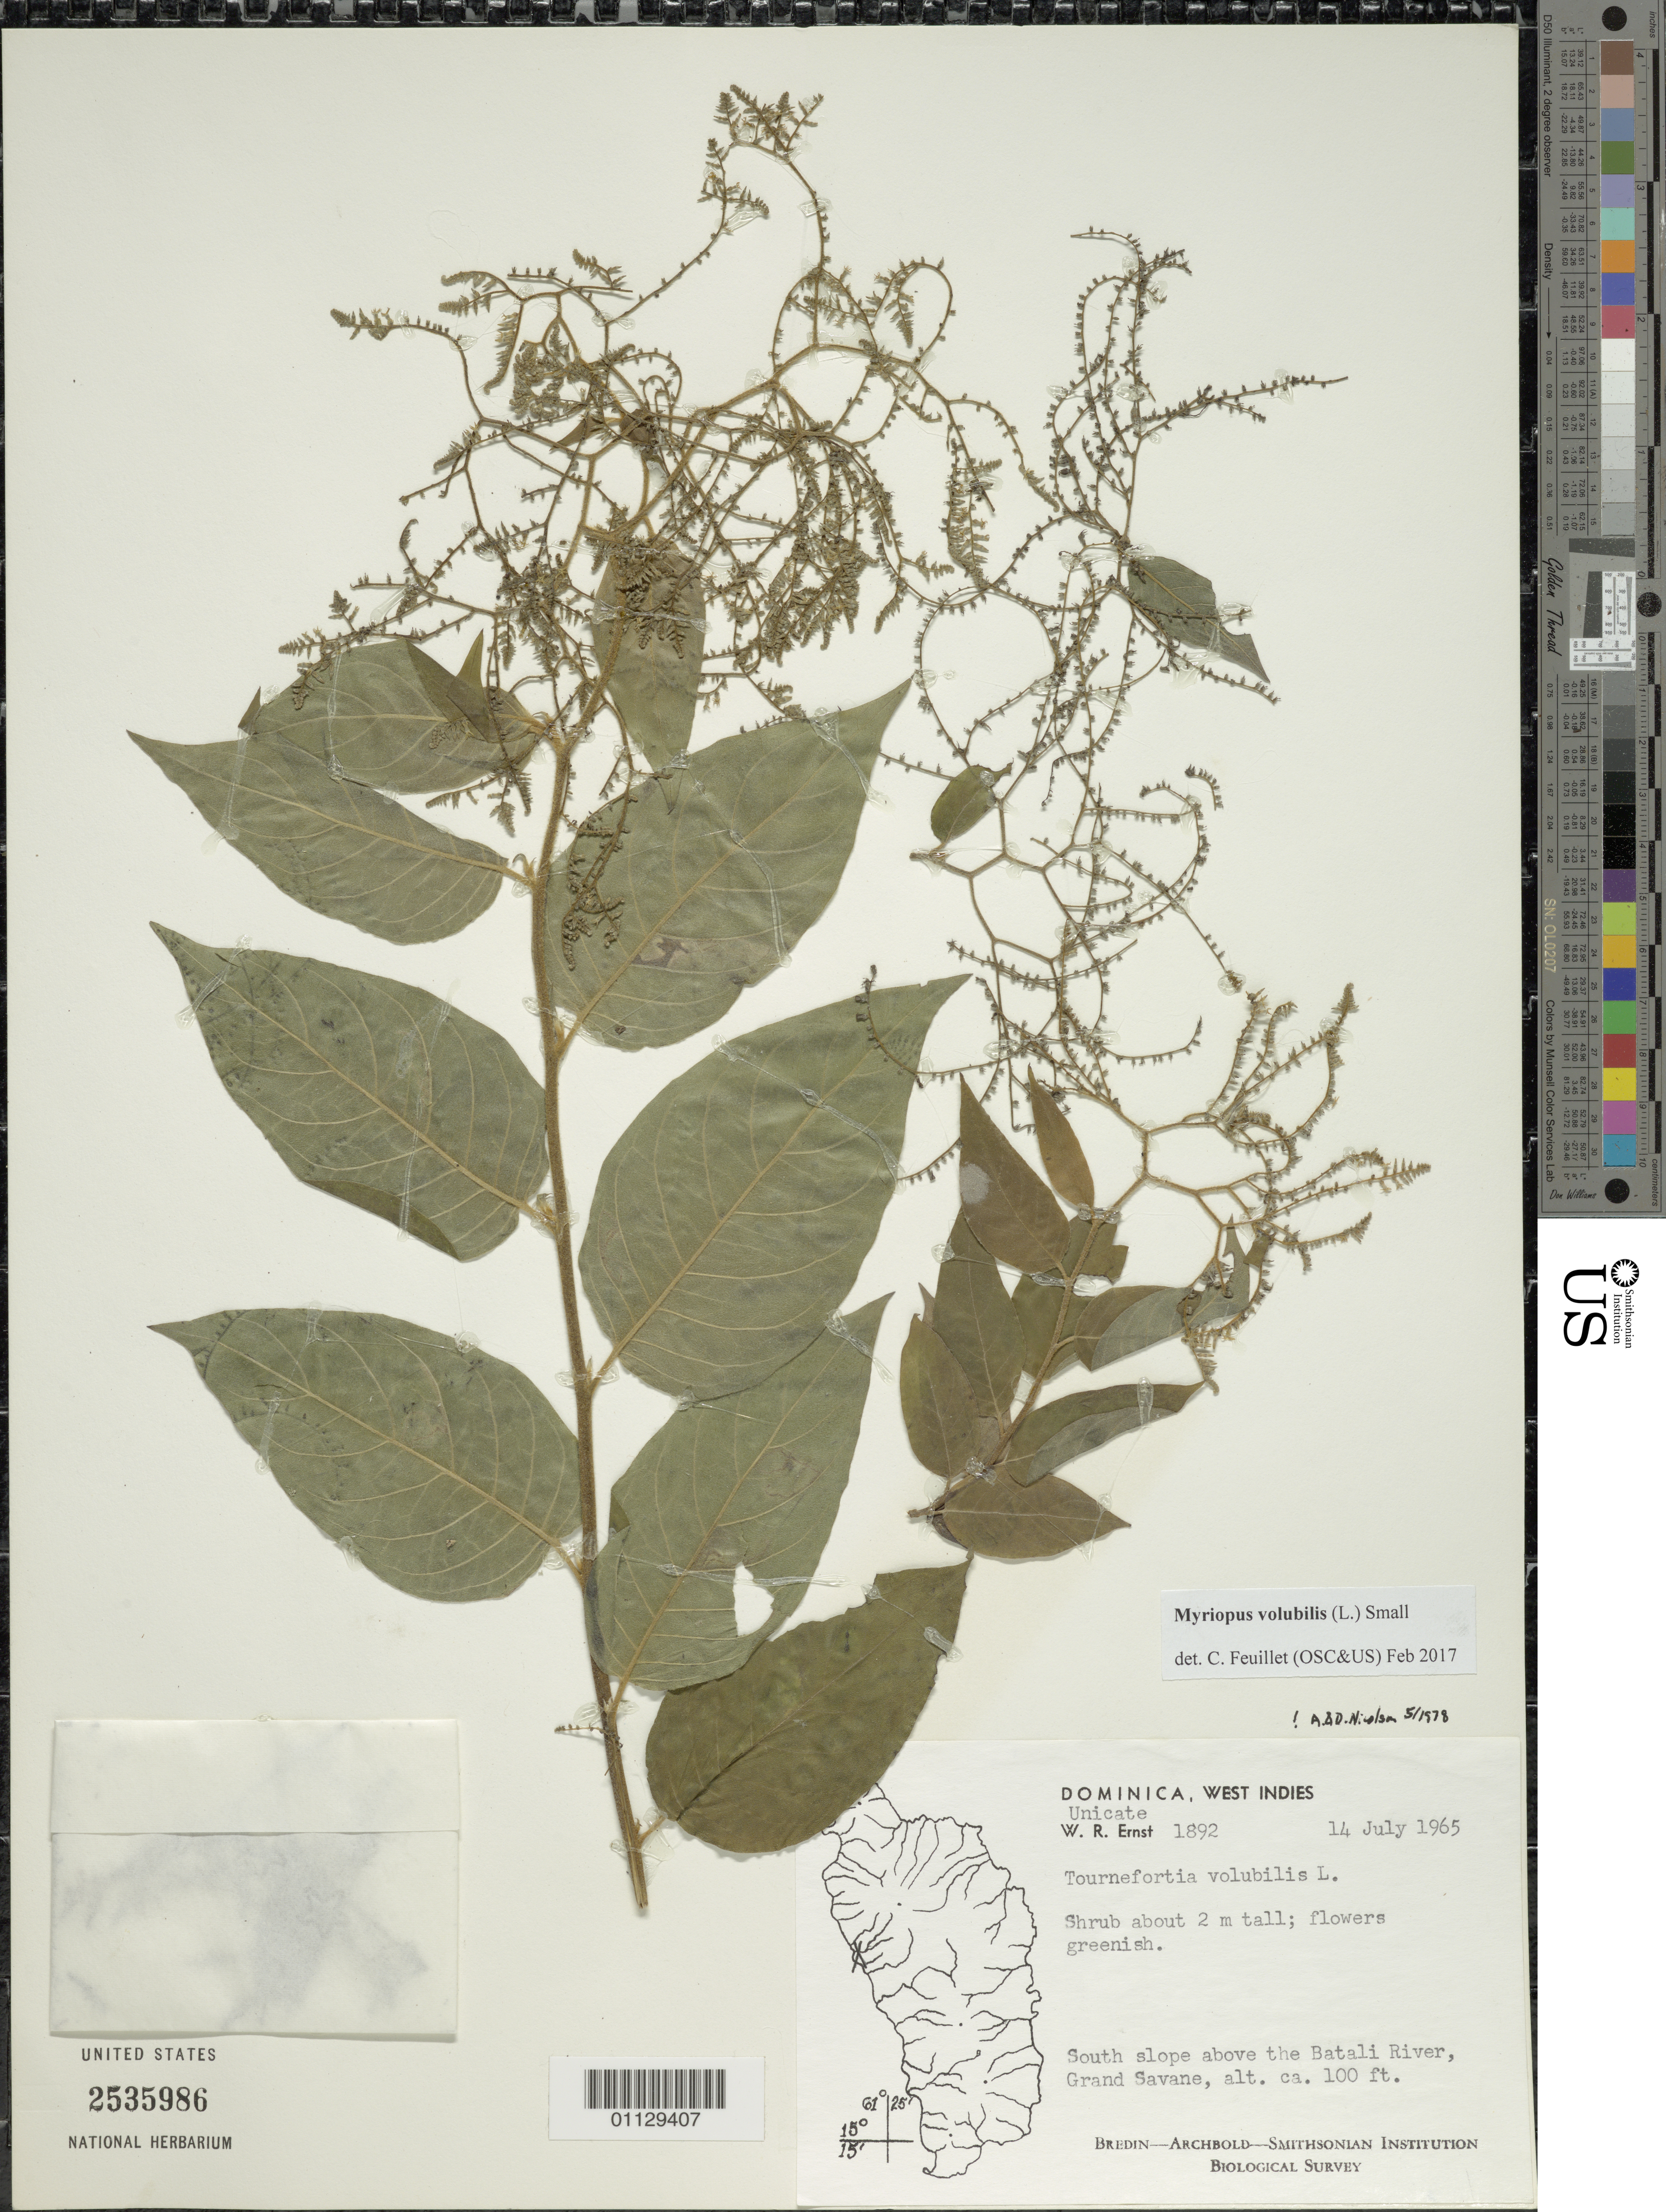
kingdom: Plantae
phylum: Tracheophyta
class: Magnoliopsida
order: Boraginales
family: Heliotropiaceae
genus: Myriopus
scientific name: Myriopus volubilis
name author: (L.) Small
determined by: Feuillet, C.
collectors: W. R. Ernst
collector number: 1892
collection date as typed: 14 Jul 1965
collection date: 1965-07-14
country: Dominica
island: Dominica I.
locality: South slope above the Batali River, Grand Savane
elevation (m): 30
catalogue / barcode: US 2535986